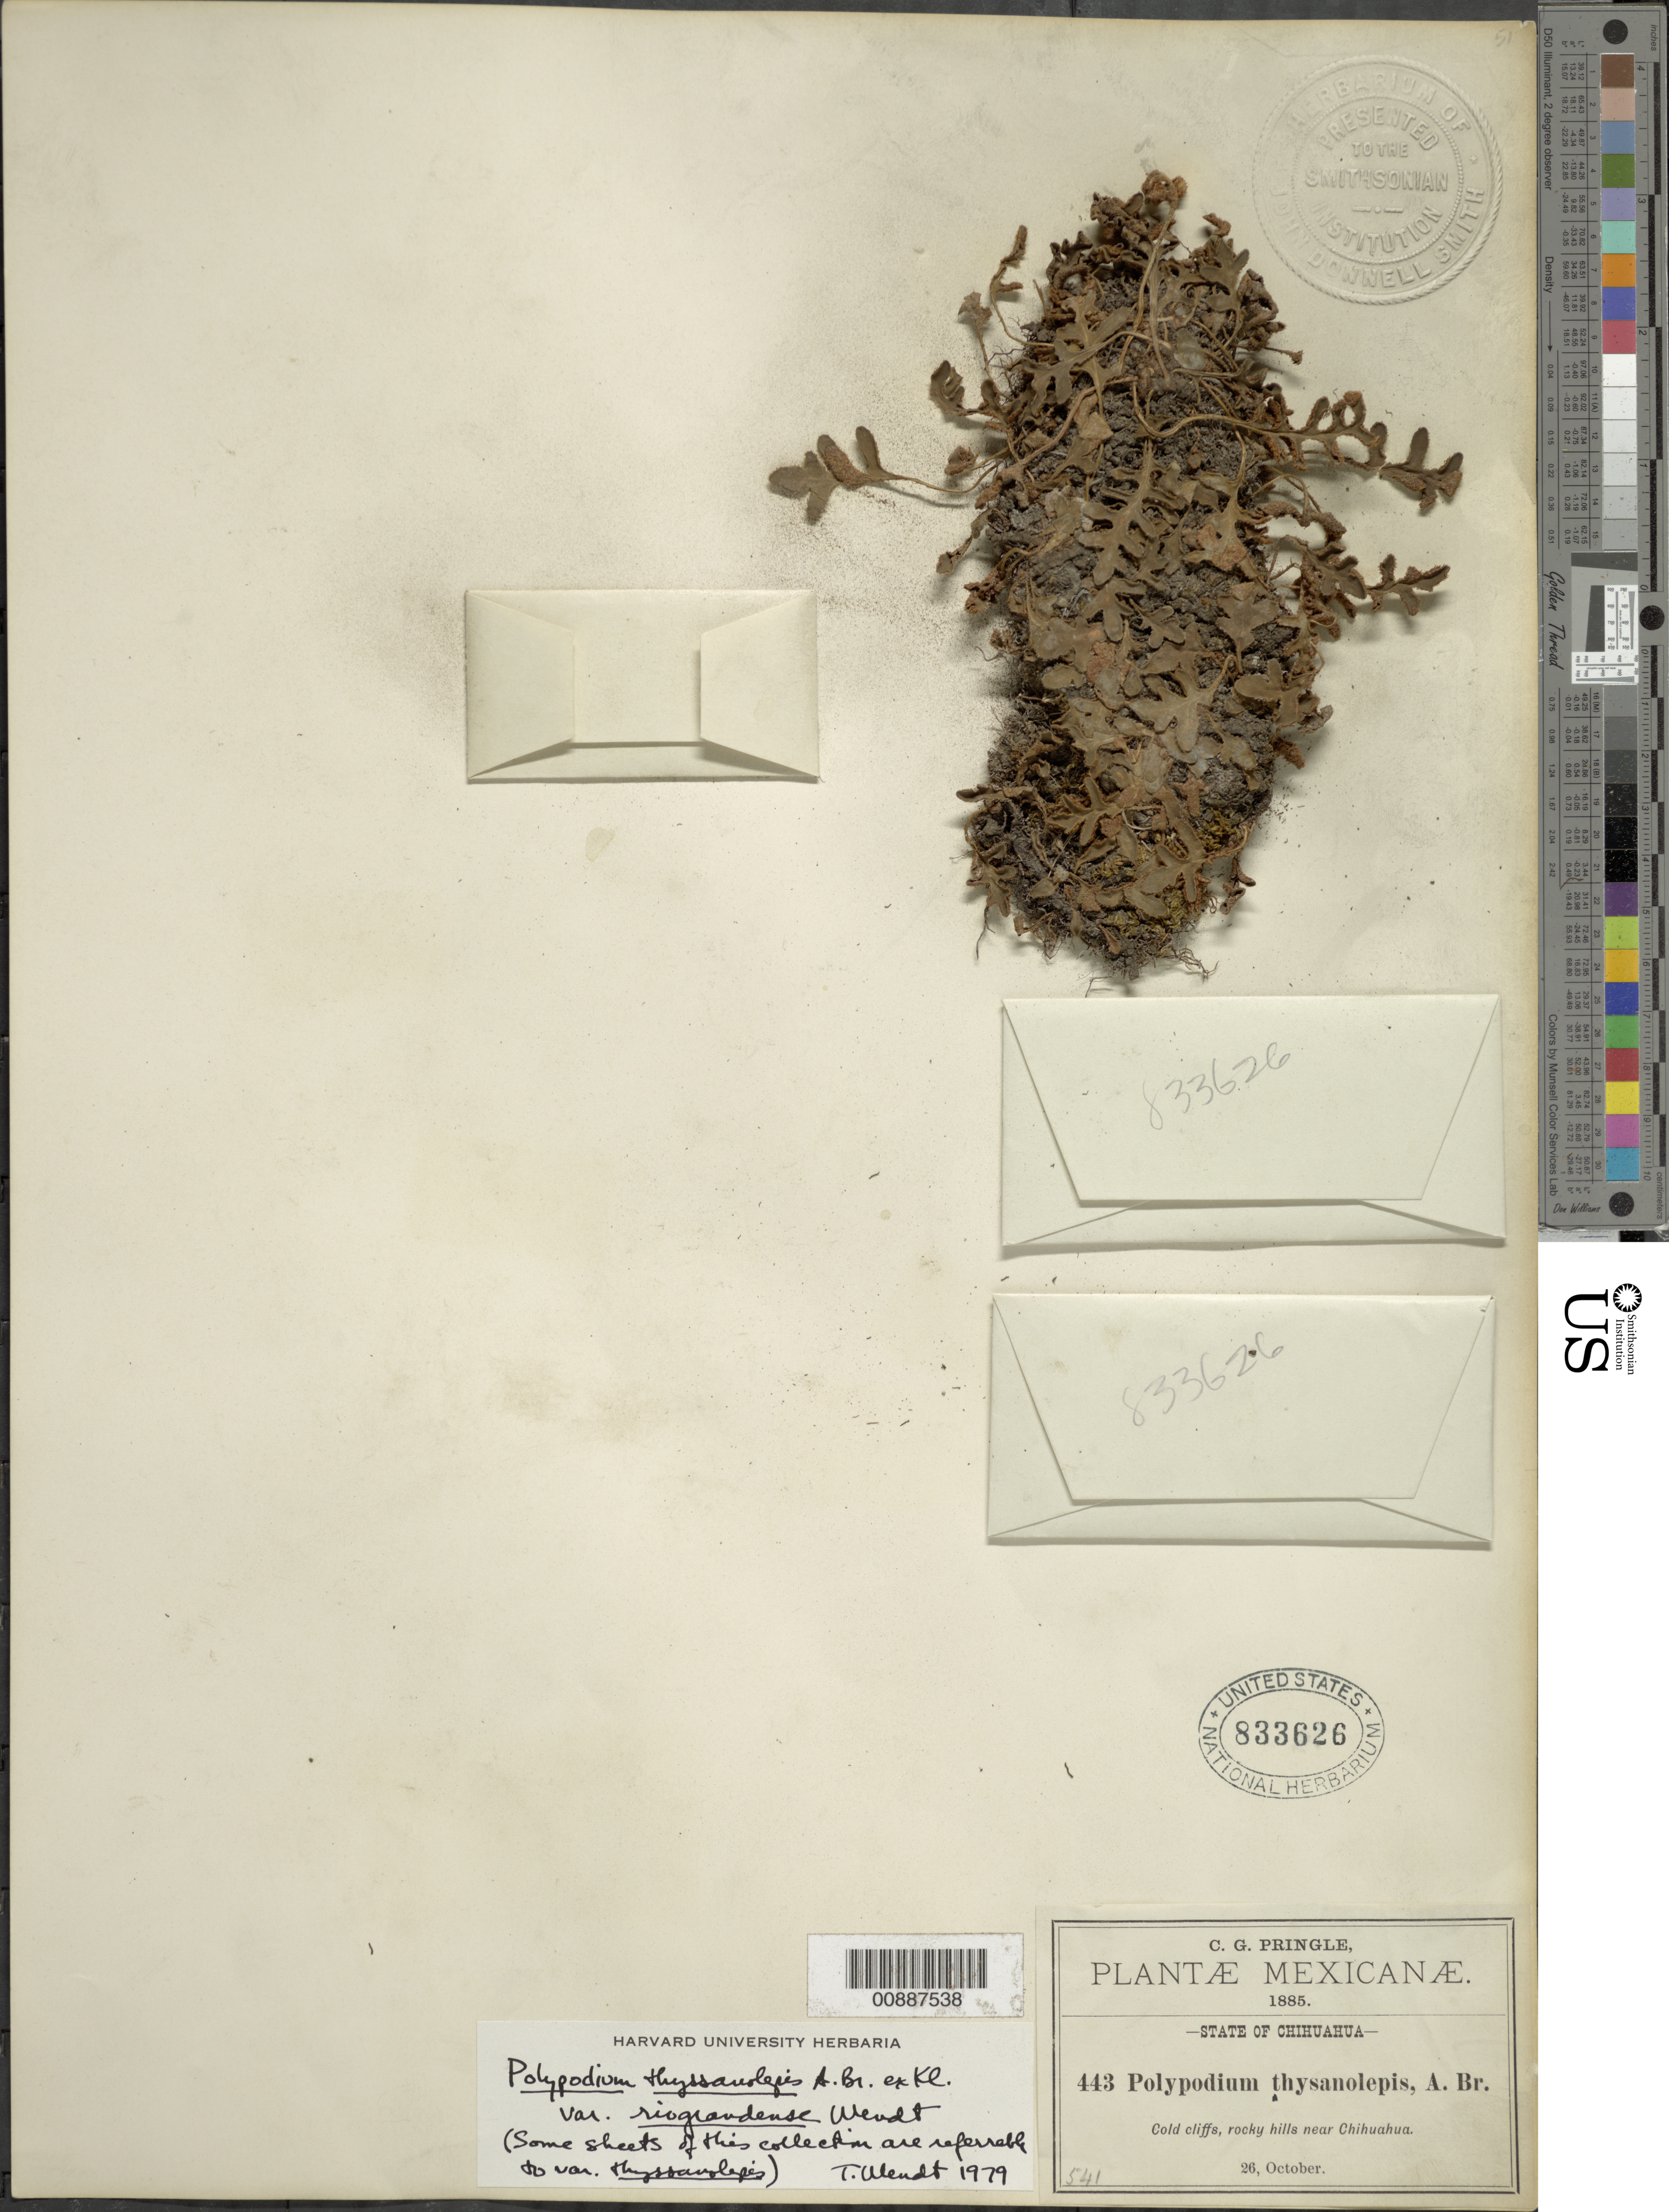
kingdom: Plantae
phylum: Tracheophyta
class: Polypodiopsida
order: Polypodiales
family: Polypodiaceae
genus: Pleopeltis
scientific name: Pleopeltis thyssanolepis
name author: (A. Braun ex Klotzsch) E.G. Andrews & Windham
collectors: C. G. Pringle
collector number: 443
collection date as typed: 26 Oct 1885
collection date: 1885-10-26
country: Mexico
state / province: Chihuahua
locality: Rocky hills near Chihuahua.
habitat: Cold cliffs, rocky hills.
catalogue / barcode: US 833626